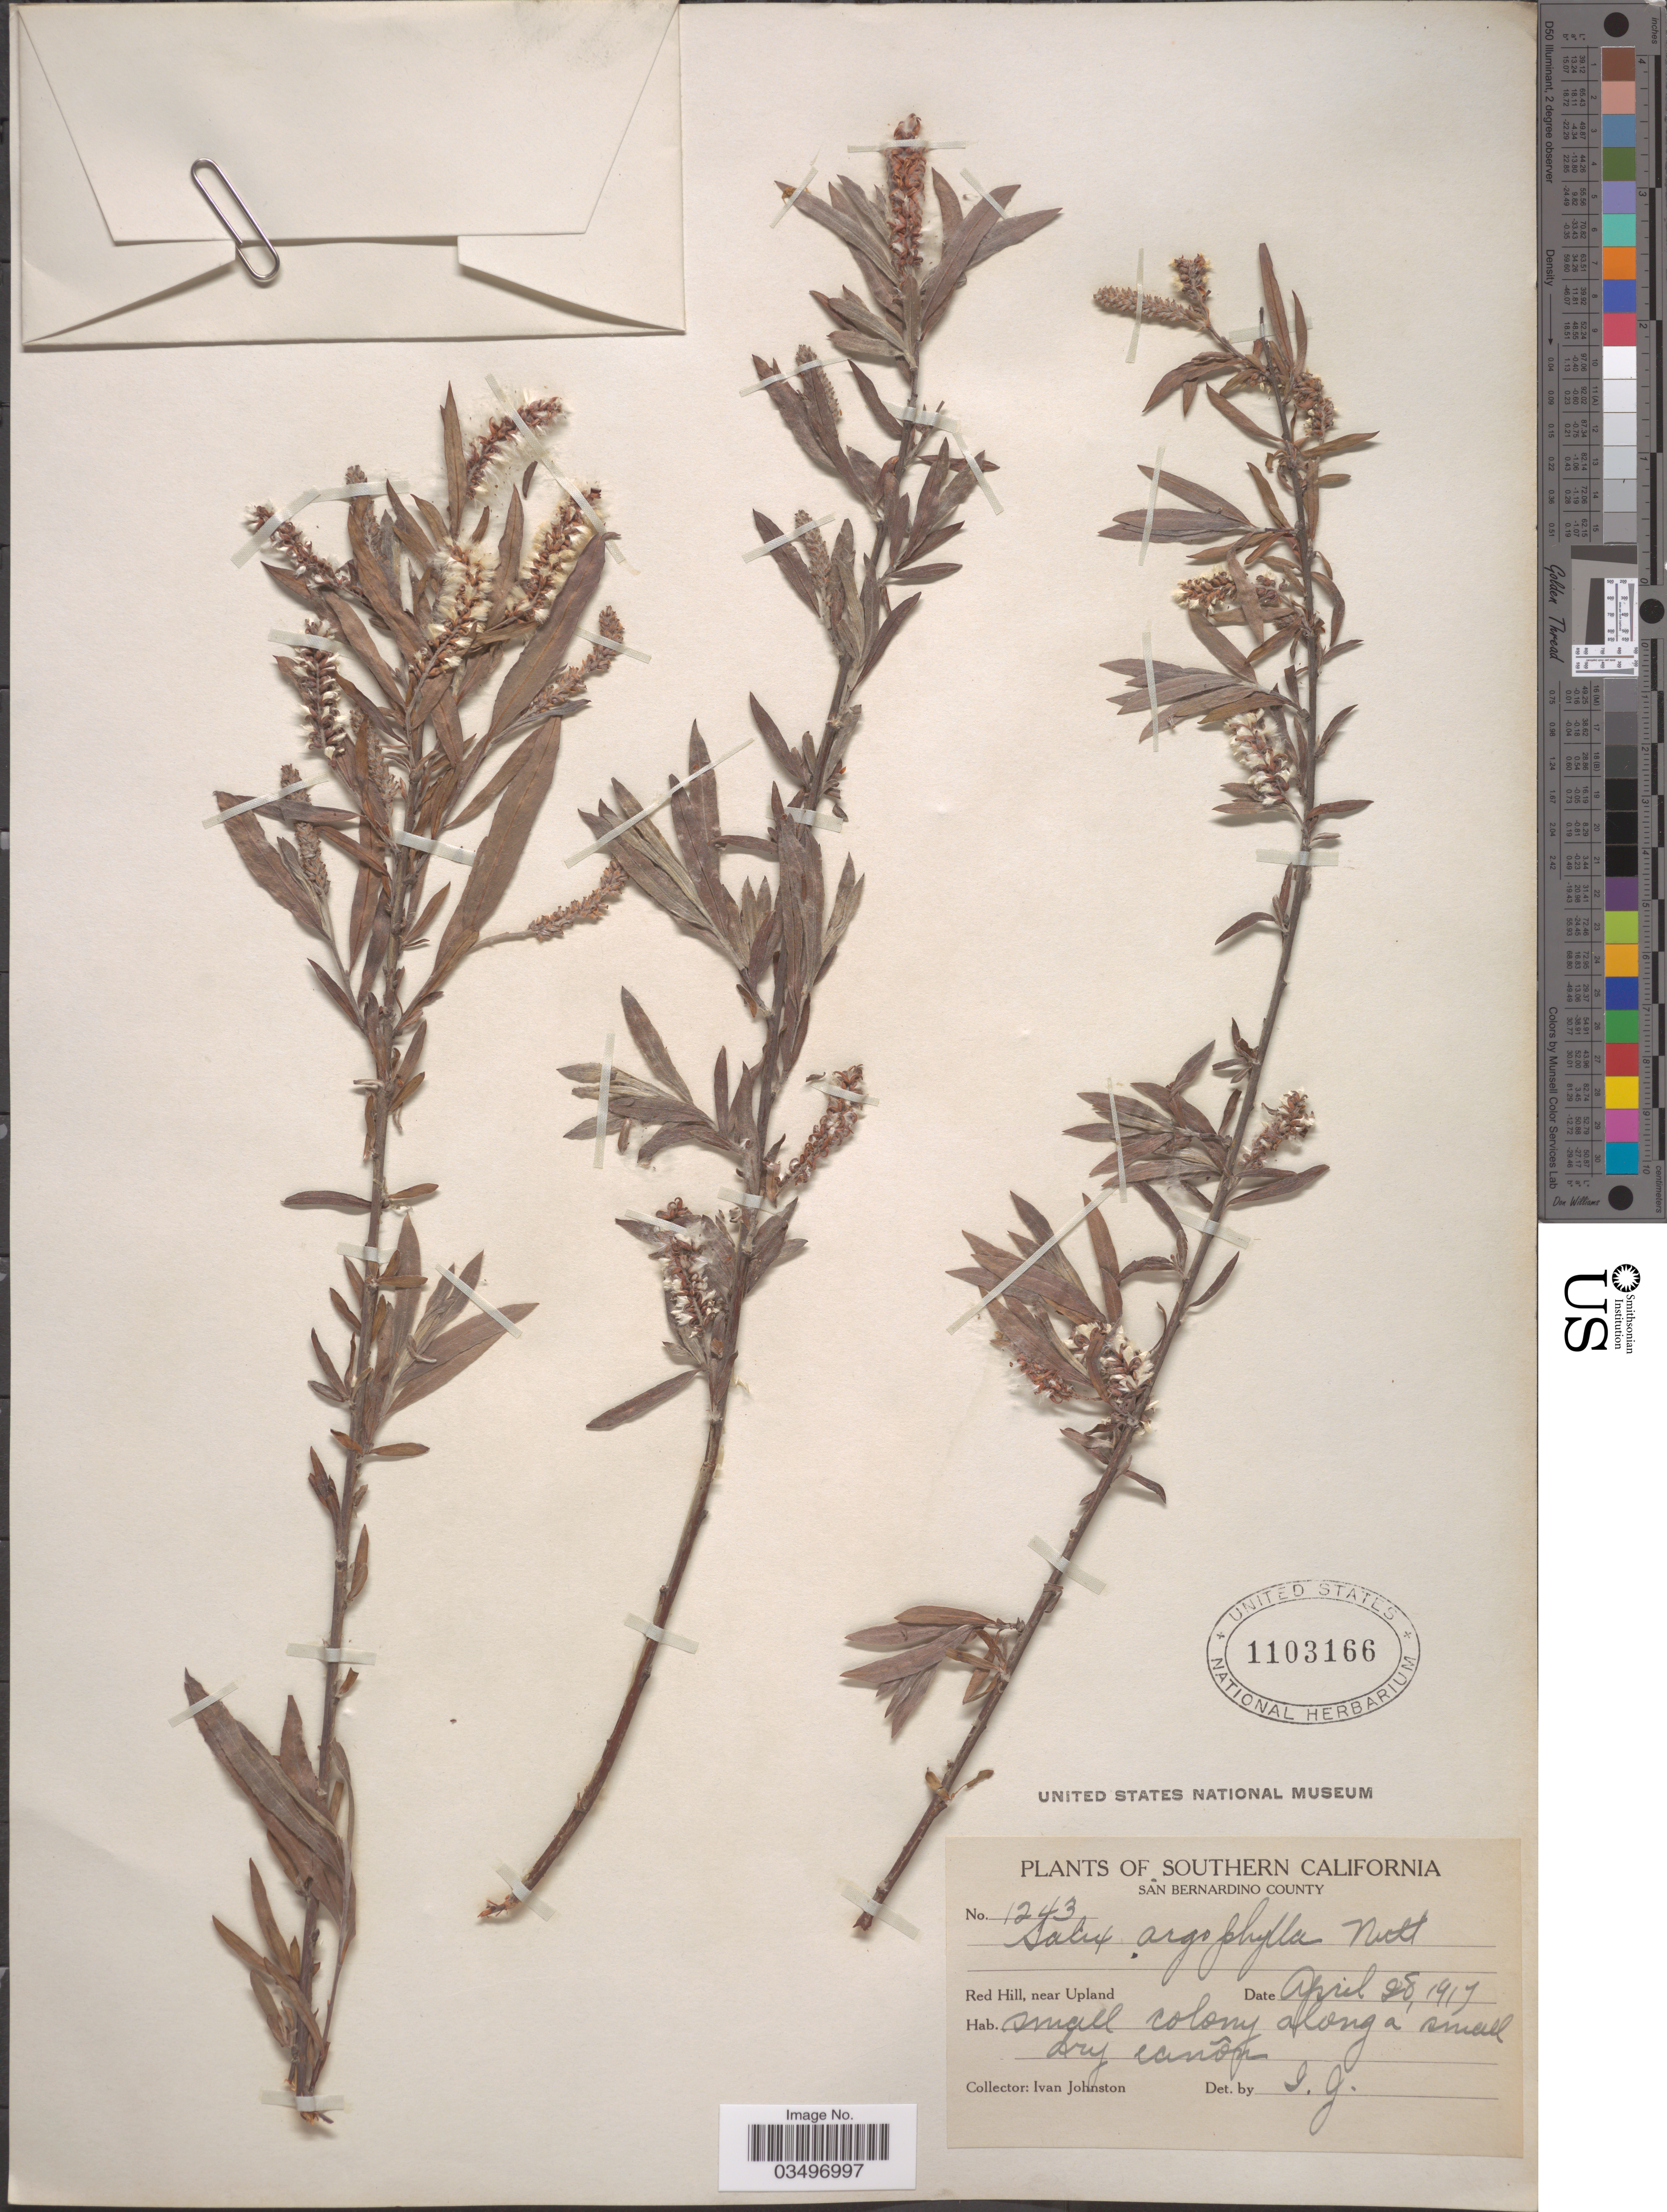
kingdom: Plantae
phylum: Tracheophyta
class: Magnoliopsida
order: Malpighiales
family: Salicaceae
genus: Salix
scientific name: Salix exigua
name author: Nutt.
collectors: I.M. Johnston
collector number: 1243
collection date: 1917-04-28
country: United States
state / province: California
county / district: San Bernardino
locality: Southern California. San Bernardino County. Red Hill, near Upland. Along a small dry cañon.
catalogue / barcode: US 1103166